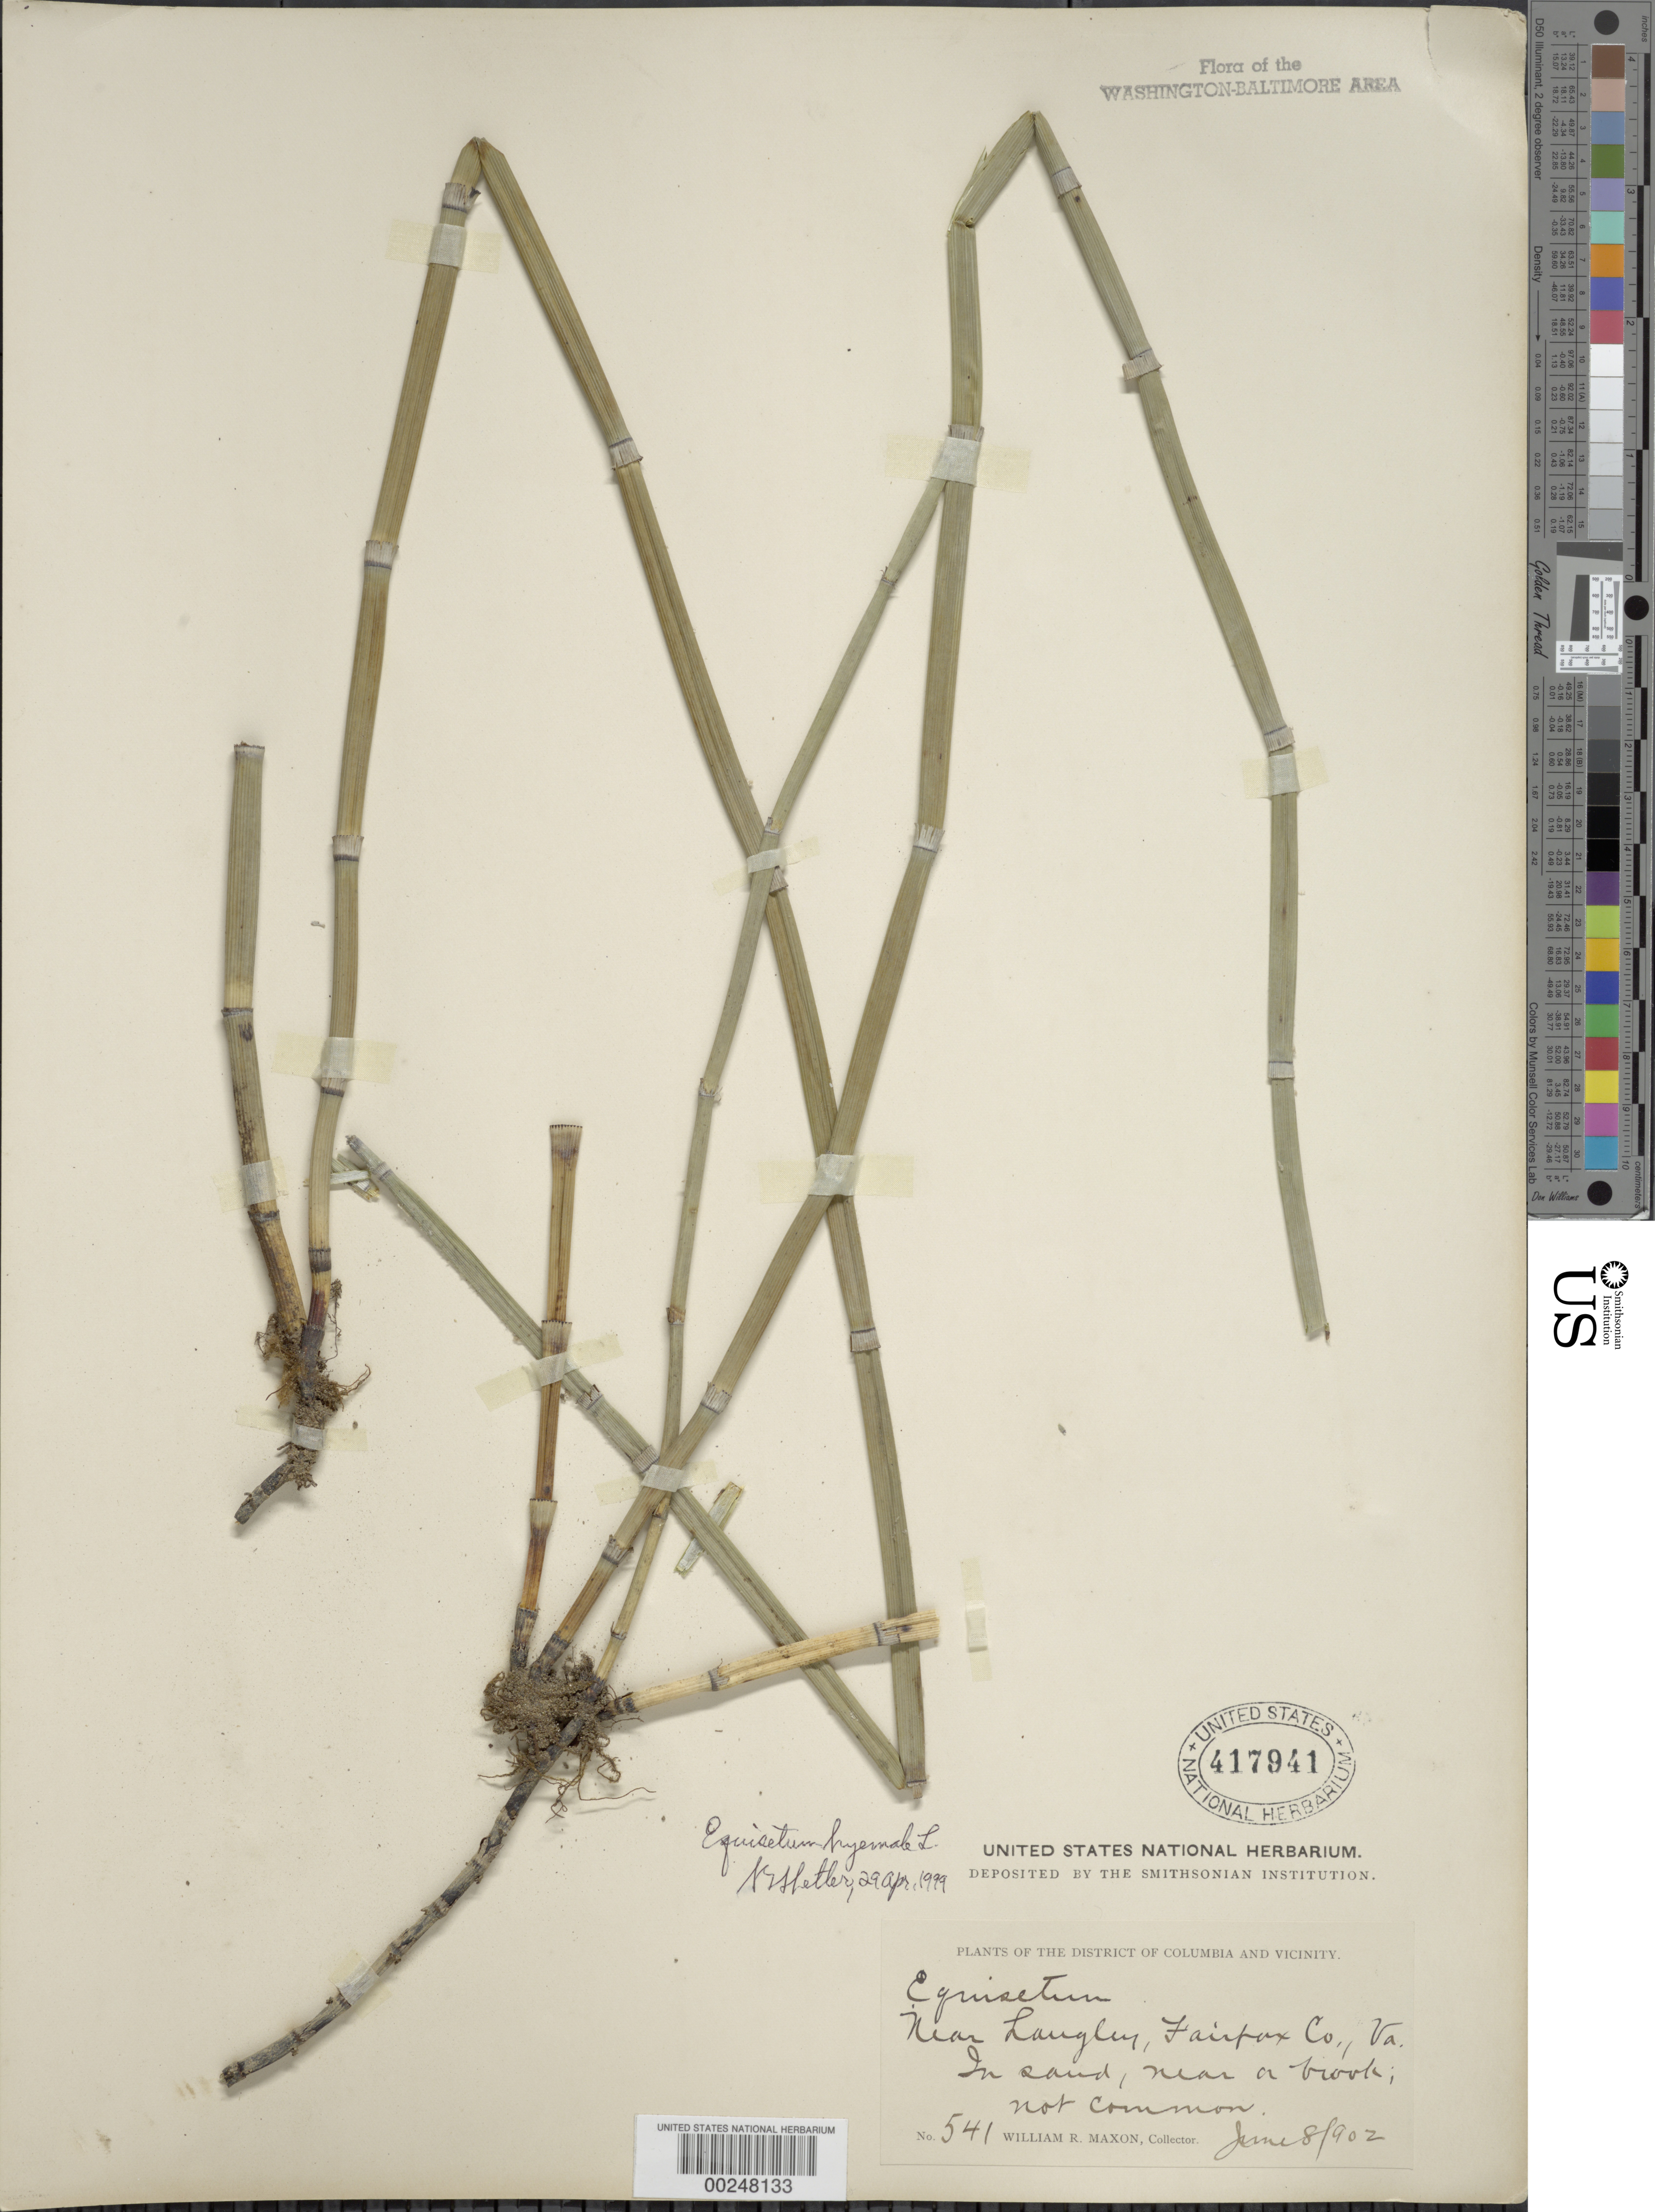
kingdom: Plantae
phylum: Tracheophyta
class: Polypodiopsida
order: Equisetales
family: Equisetaceae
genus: Equisetum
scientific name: Equisetum fluviatile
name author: L.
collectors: W. R. Maxon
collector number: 541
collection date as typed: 08 Jun 1902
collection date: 1902-06-08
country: United States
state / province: Virginia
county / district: Fairfax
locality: Near Langley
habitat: In sand near a brook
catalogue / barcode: US 417941